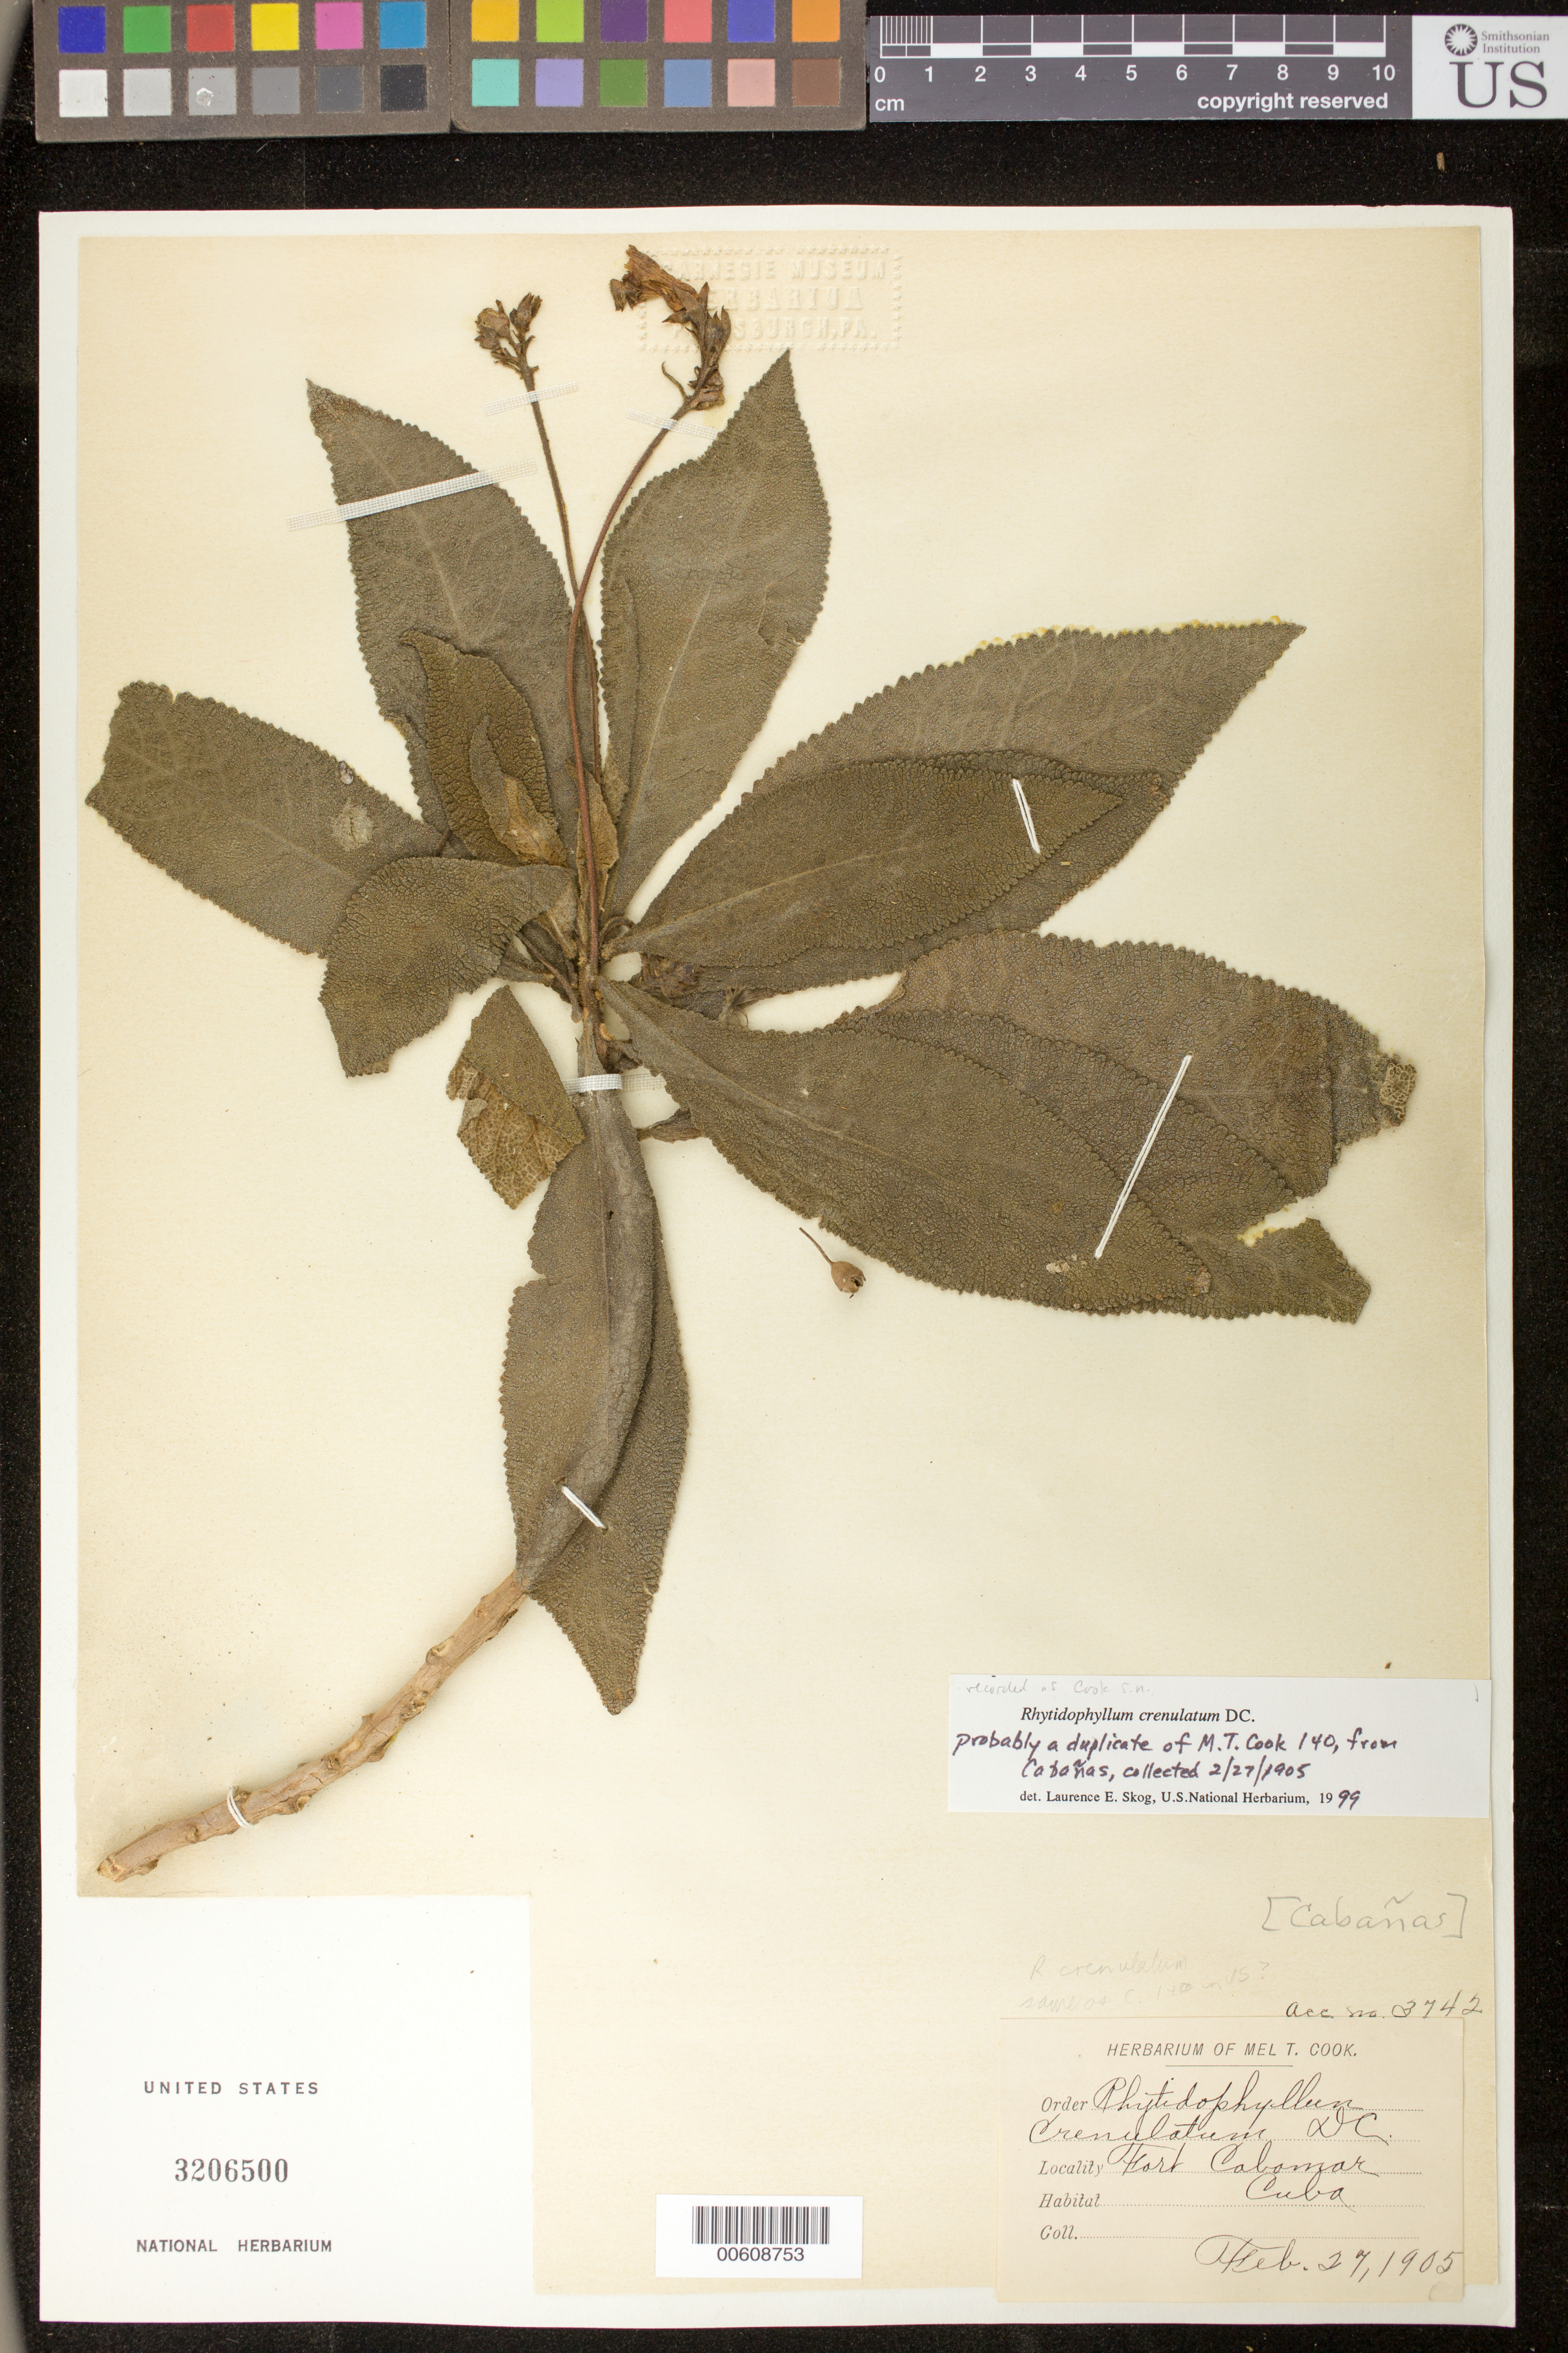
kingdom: Plantae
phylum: Tracheophyta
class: Magnoliopsida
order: Lamiales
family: Gesneriaceae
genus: Rhytidophyllum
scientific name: Rhytidophyllum crenulatum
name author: DC.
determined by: Skog, Laurence E.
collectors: M. T. Cook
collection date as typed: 27 Feb 1905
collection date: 1905-02-27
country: Cuba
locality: Fort Cabomar [Fort Cabañas]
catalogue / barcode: US 3206500